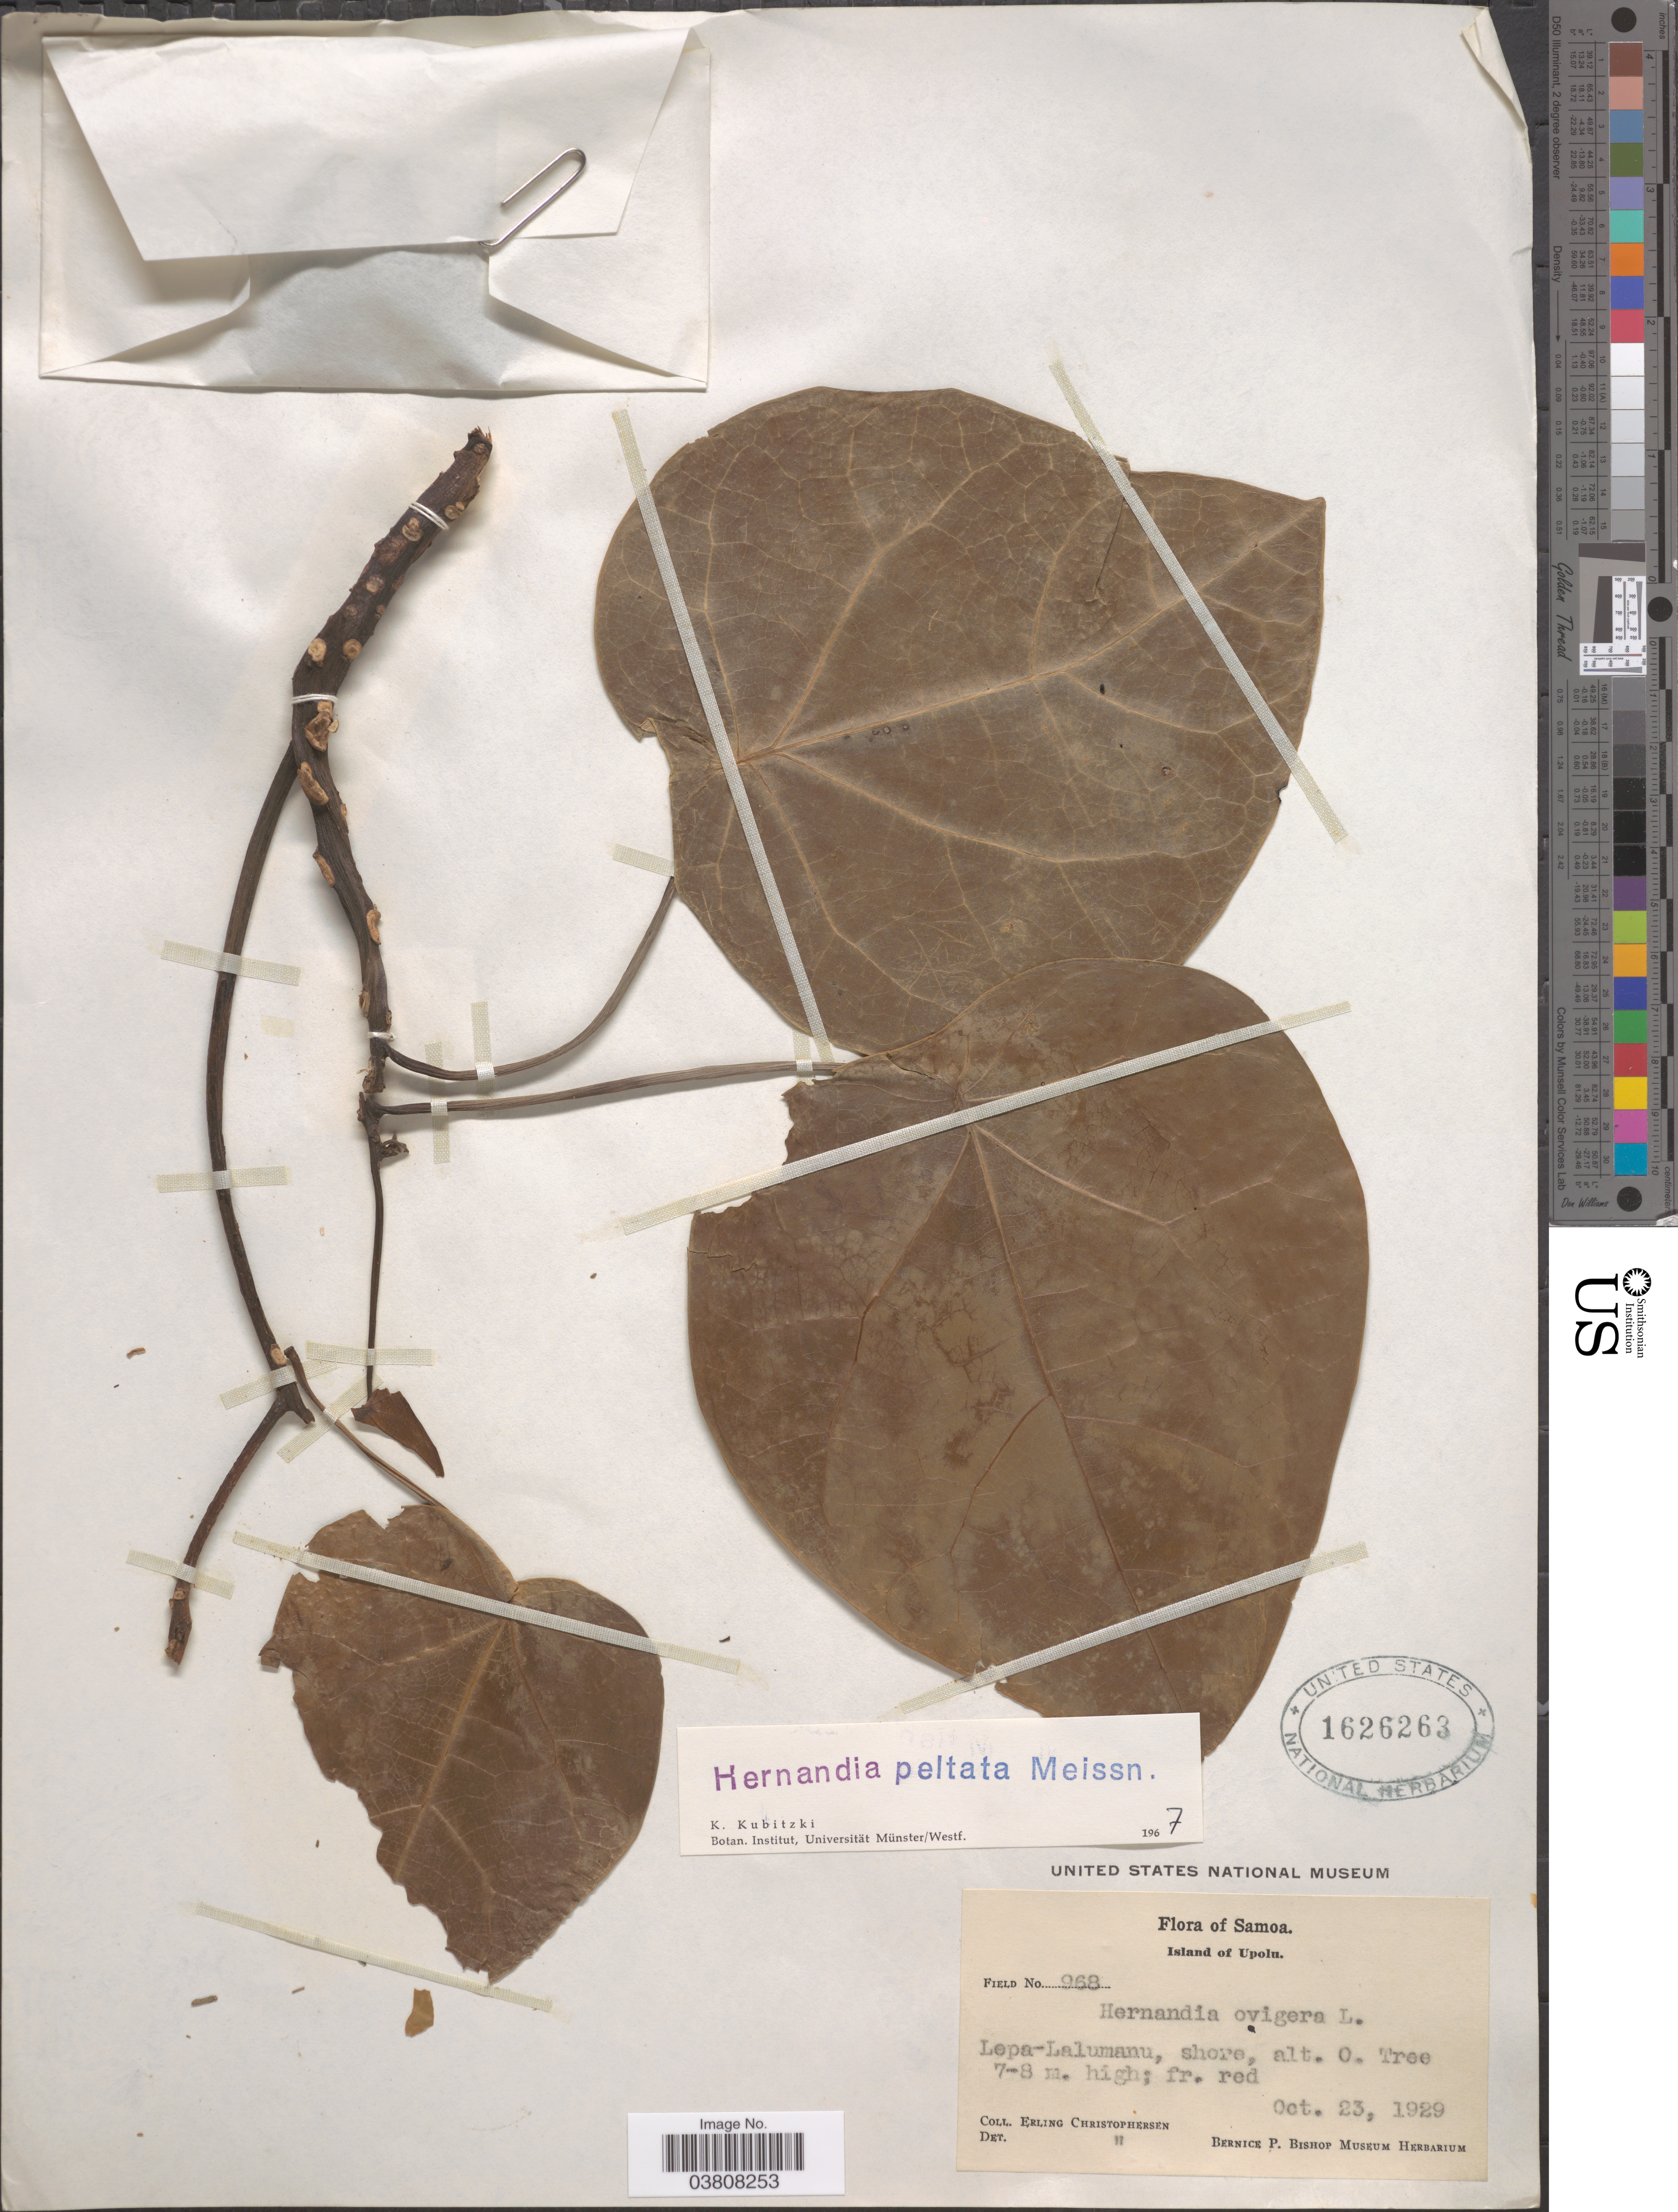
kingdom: Plantae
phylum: Tracheophyta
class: Magnoliopsida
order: Laurales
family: Hernandiaceae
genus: Hernandia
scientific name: Hernandia nymphaeifolia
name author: (C. Presl) Kubitzki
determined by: Strong, Mark T., (BOT), Smithsonian Institution - National Museum of Natural History (UNITED STATES)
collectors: E. Christophersen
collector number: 968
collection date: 1929-10-23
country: Samoa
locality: Samoa. Island of Upolu. Lepa-Lalumanu, shore.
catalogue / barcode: US 1626263